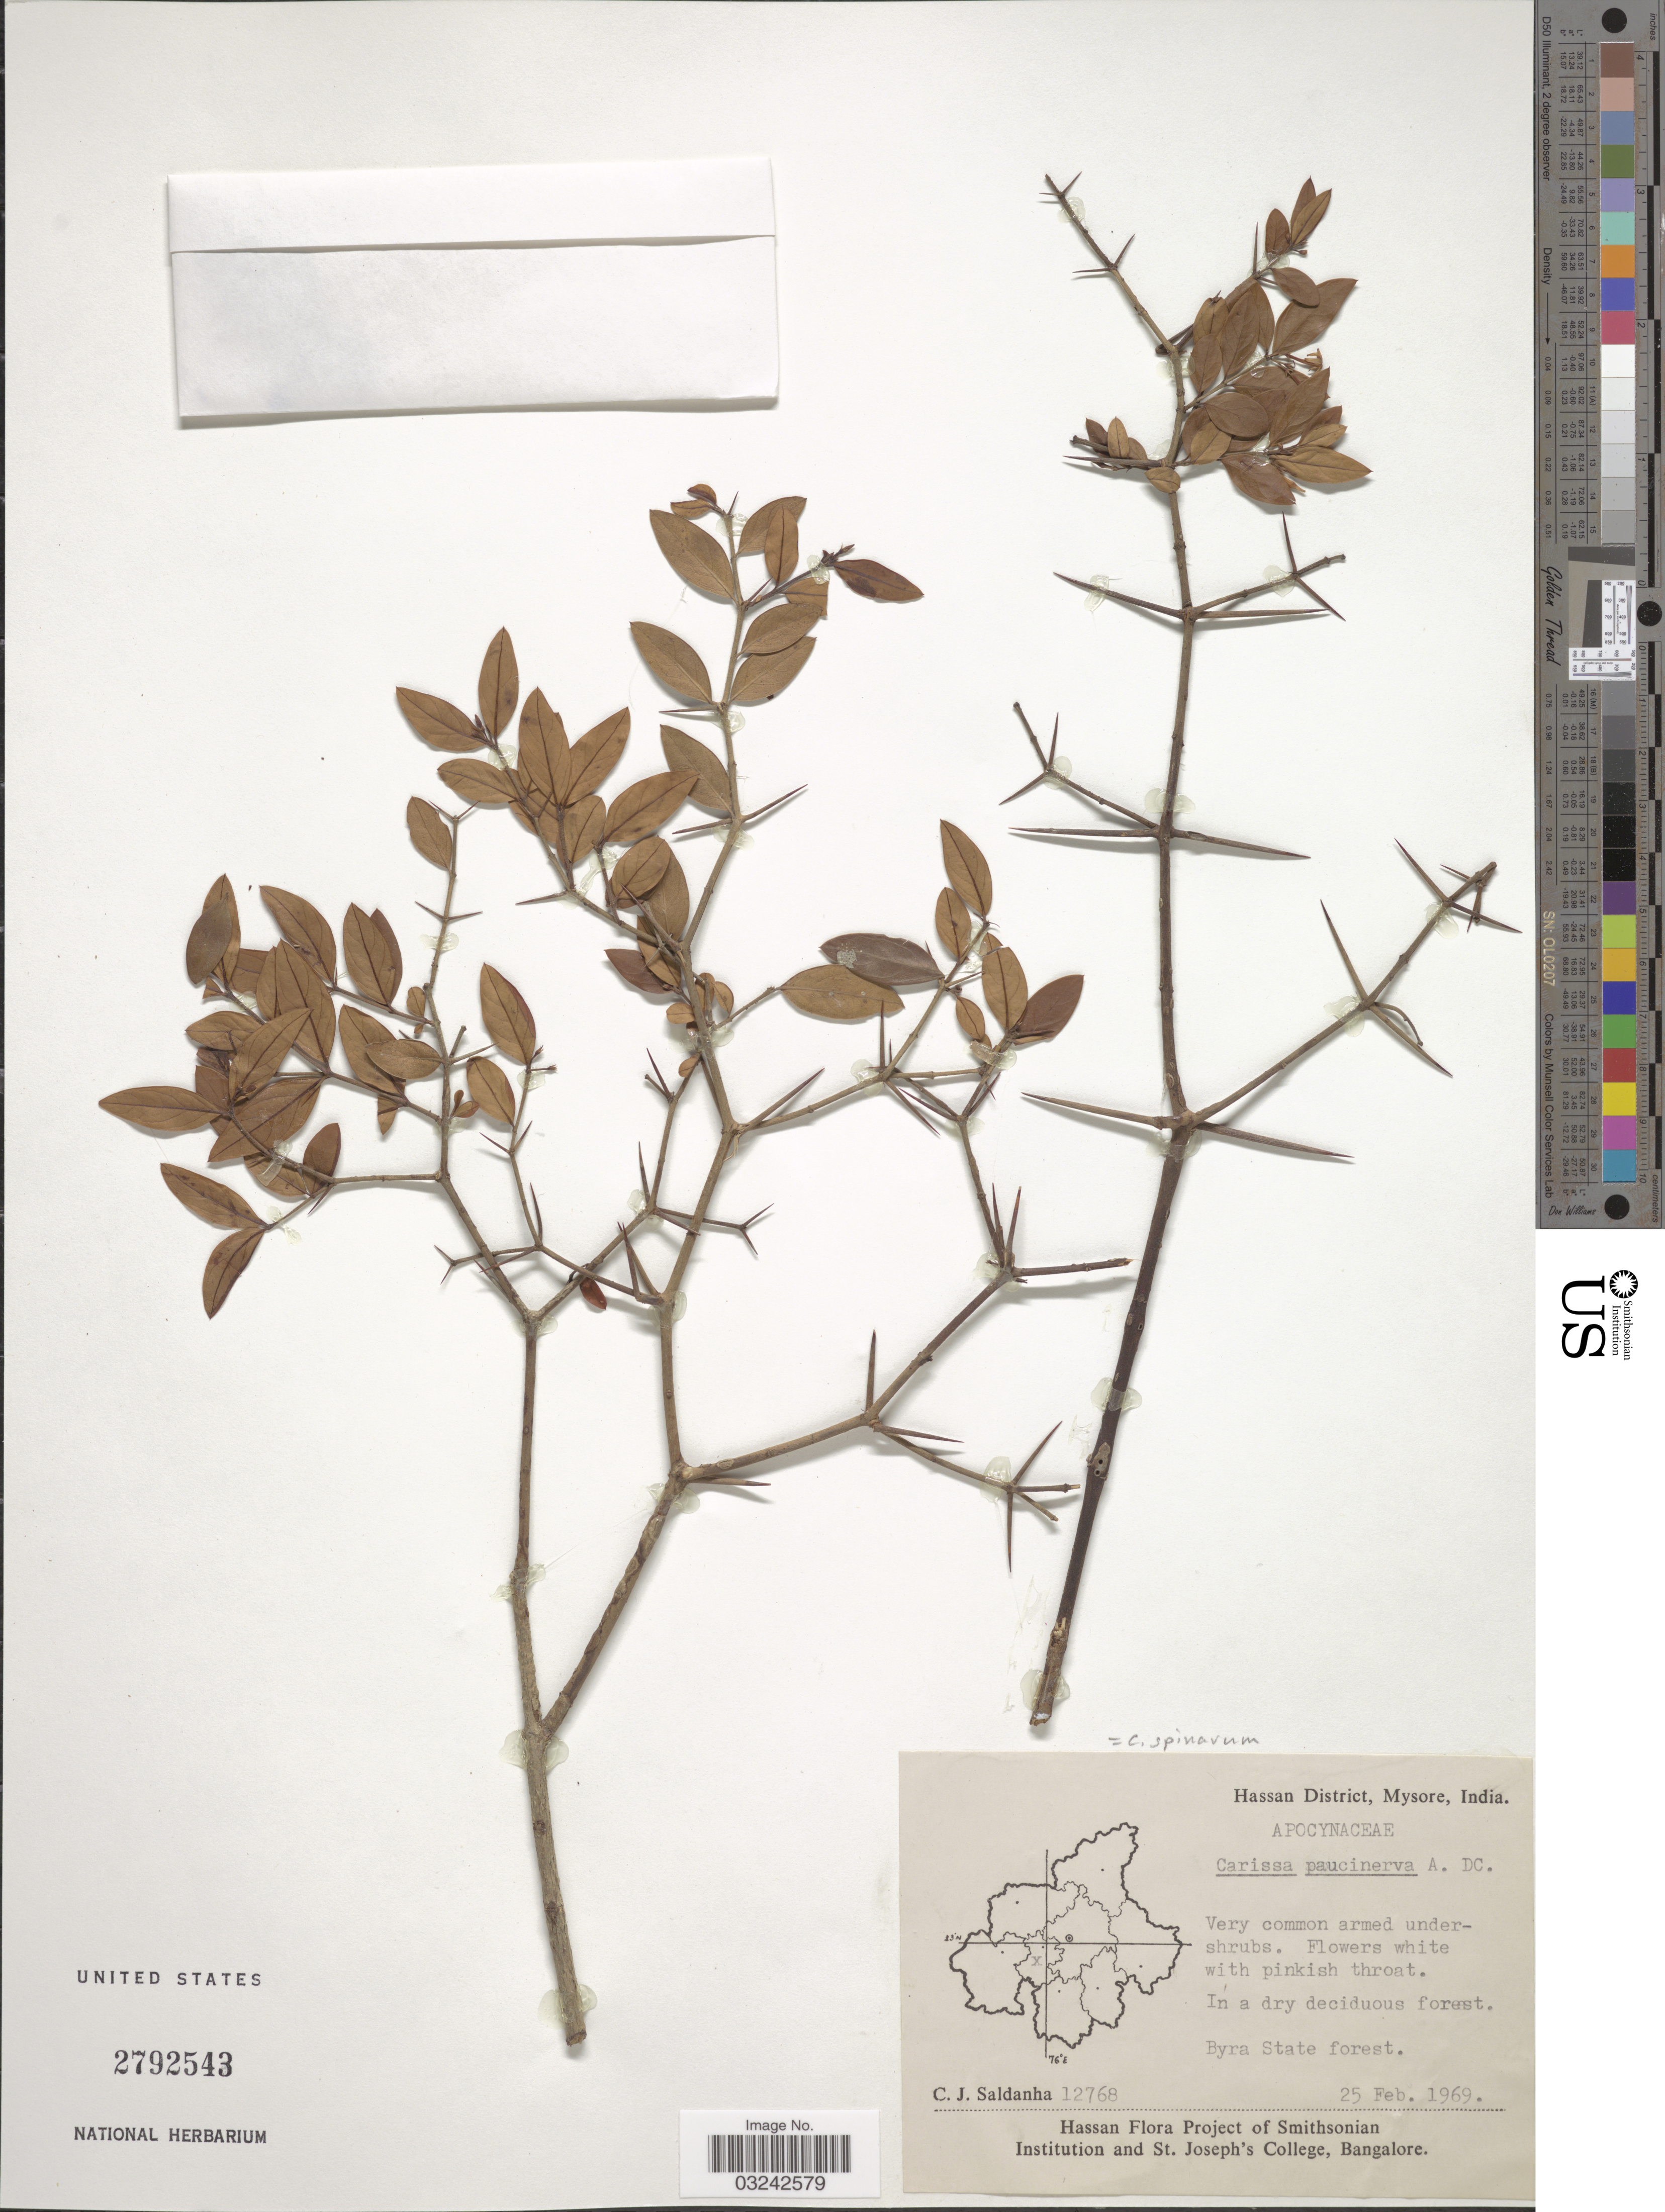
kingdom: Plantae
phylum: Tracheophyta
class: Magnoliopsida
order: Gentianales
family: Apocynaceae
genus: Carissa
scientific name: Carissa spinarum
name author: L.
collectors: C. J. Saldanha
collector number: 12768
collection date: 1969-02-25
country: India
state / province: Karnataka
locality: Hassan District, Mysore. Byra State forest.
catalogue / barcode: US 2792543